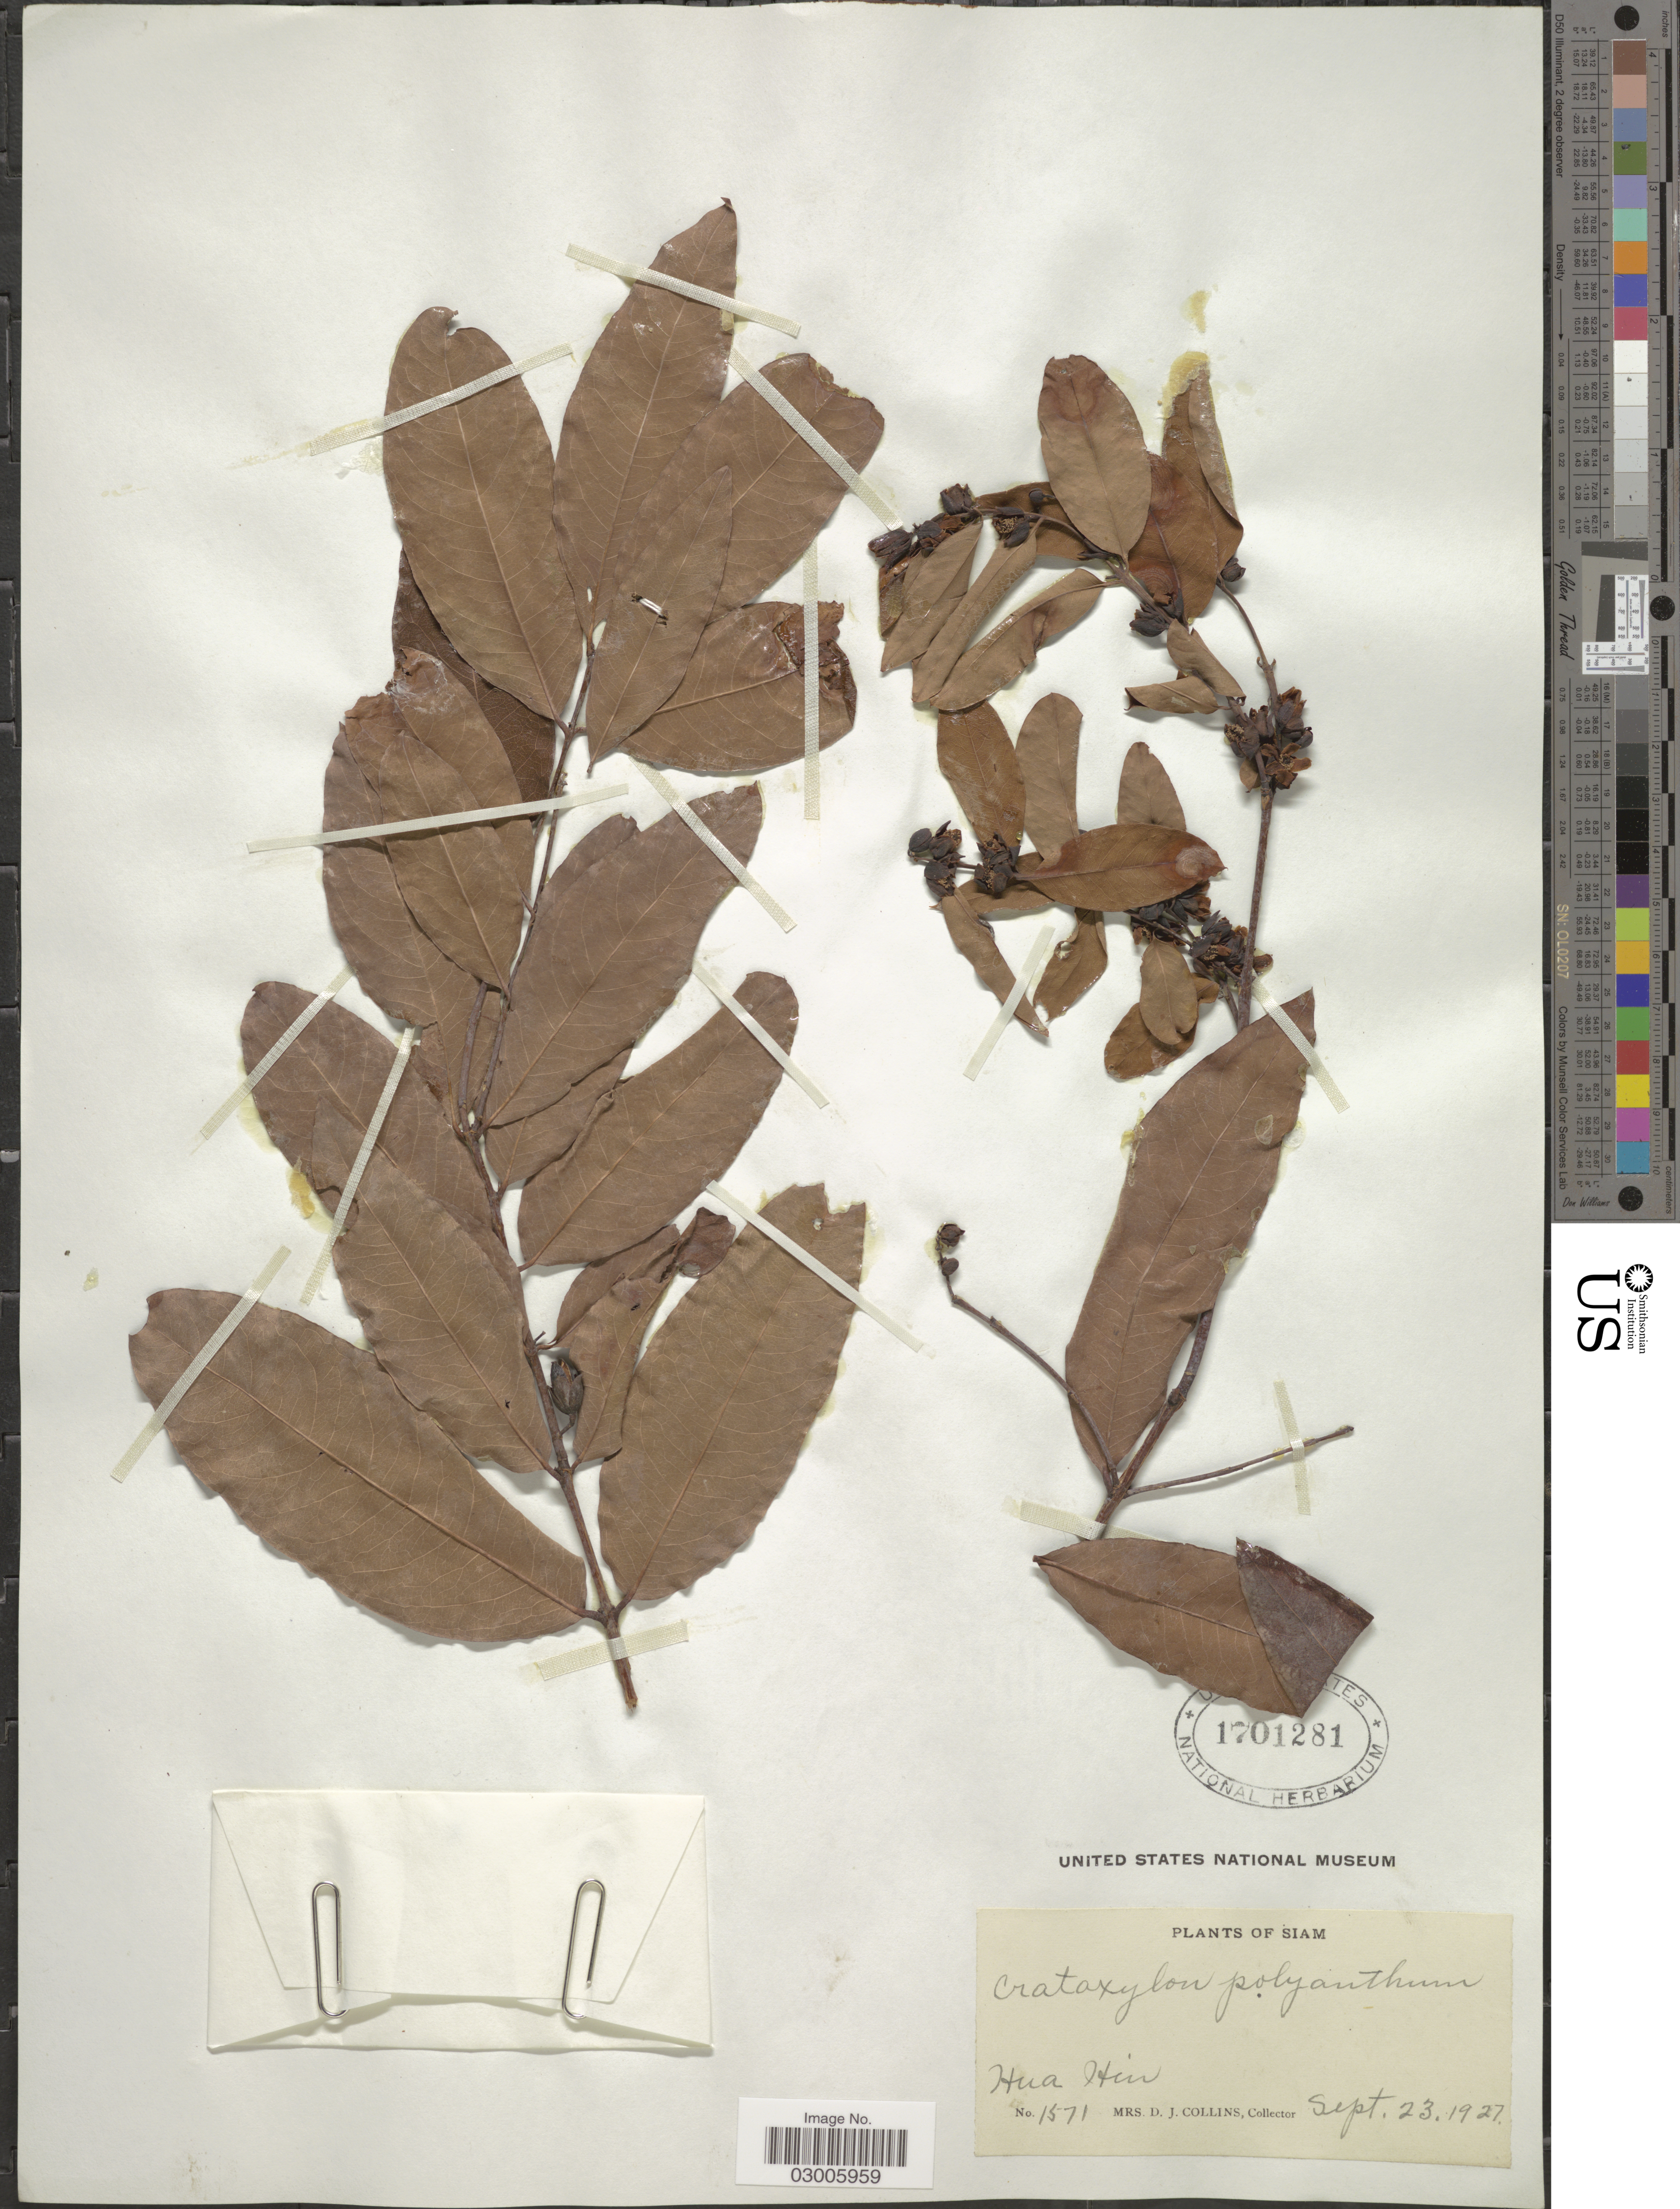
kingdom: Plantae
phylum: Tracheophyta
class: Magnoliopsida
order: Malpighiales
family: Hypericaceae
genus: Cratoxylum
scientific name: Cratoxylum polyanthum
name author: Korth.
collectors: Mrs. D. J. Collins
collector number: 1571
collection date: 1927-09-23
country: Thailand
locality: Siam. Hua Hin.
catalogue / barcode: US 1701281